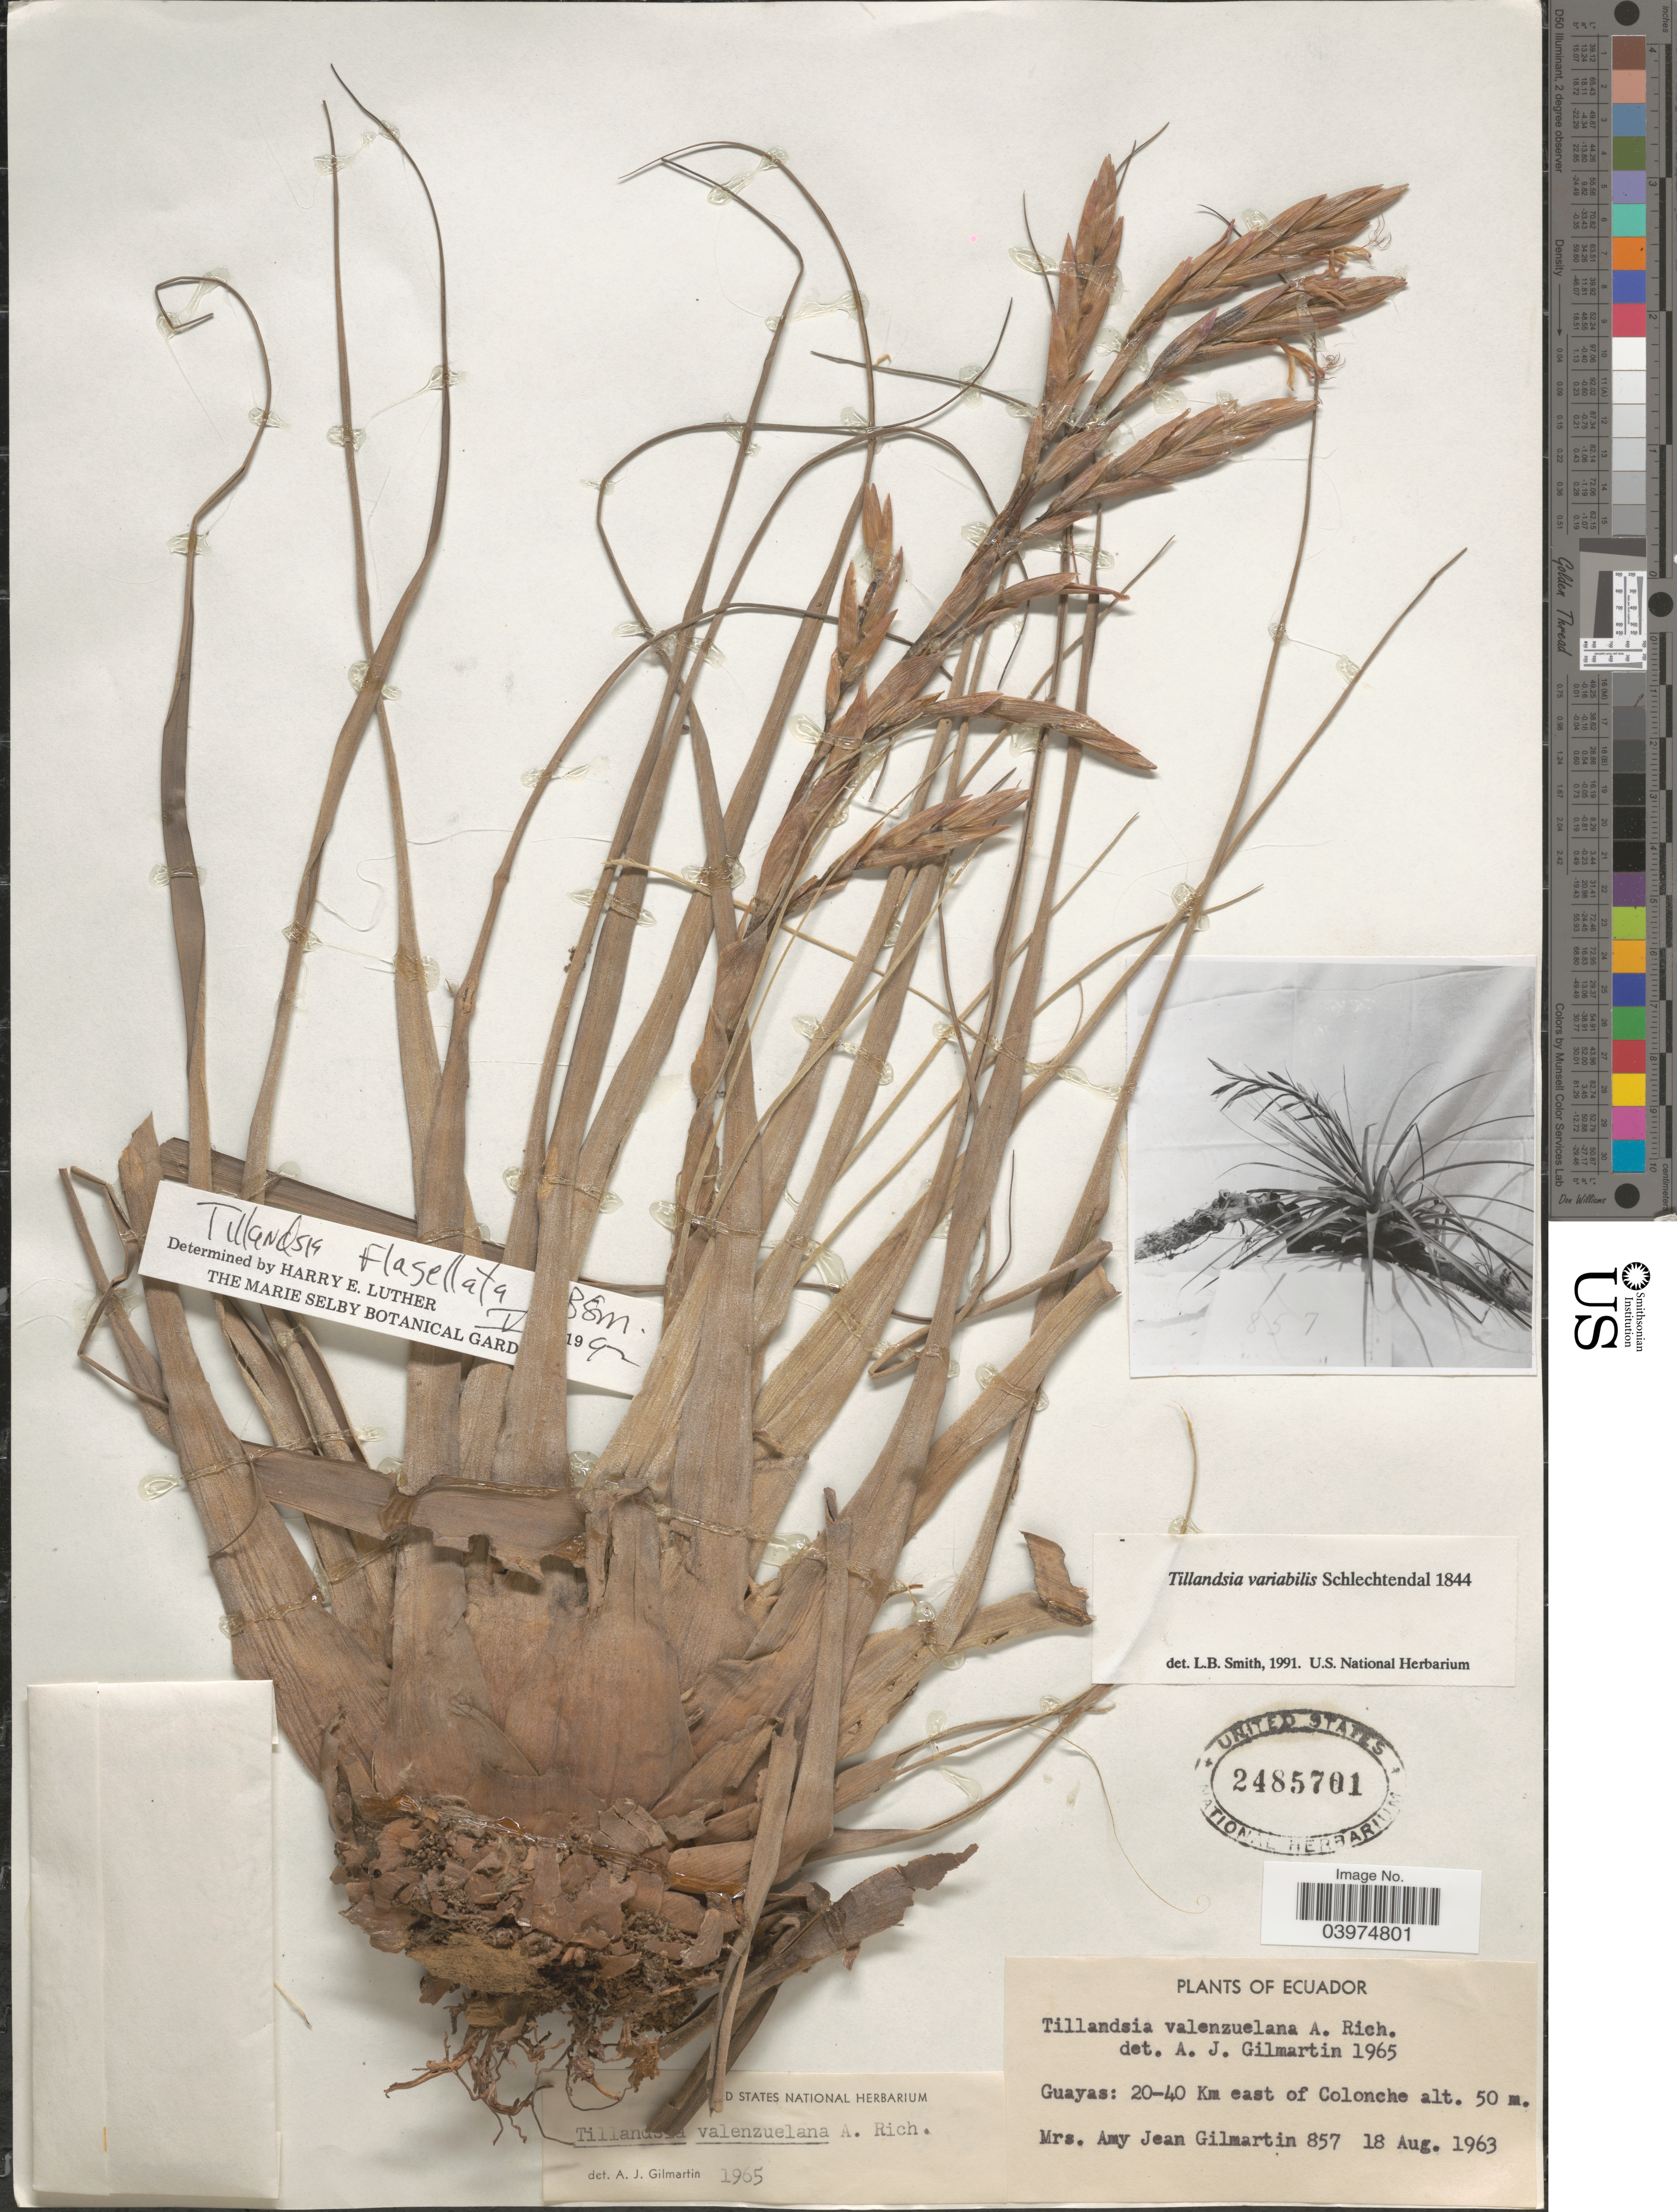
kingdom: Plantae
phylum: Tracheophyta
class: Liliopsida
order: Poales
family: Bromeliaceae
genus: Tillandsia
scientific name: Tillandsia variabilis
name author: Schltdl.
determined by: Smith, Lyman B., (US), NMNH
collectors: A. J. Gilmartin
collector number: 857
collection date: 1963-08-18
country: Ecuador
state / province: Guayas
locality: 20-40 Km east of Colonche.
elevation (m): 50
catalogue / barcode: US 2485701